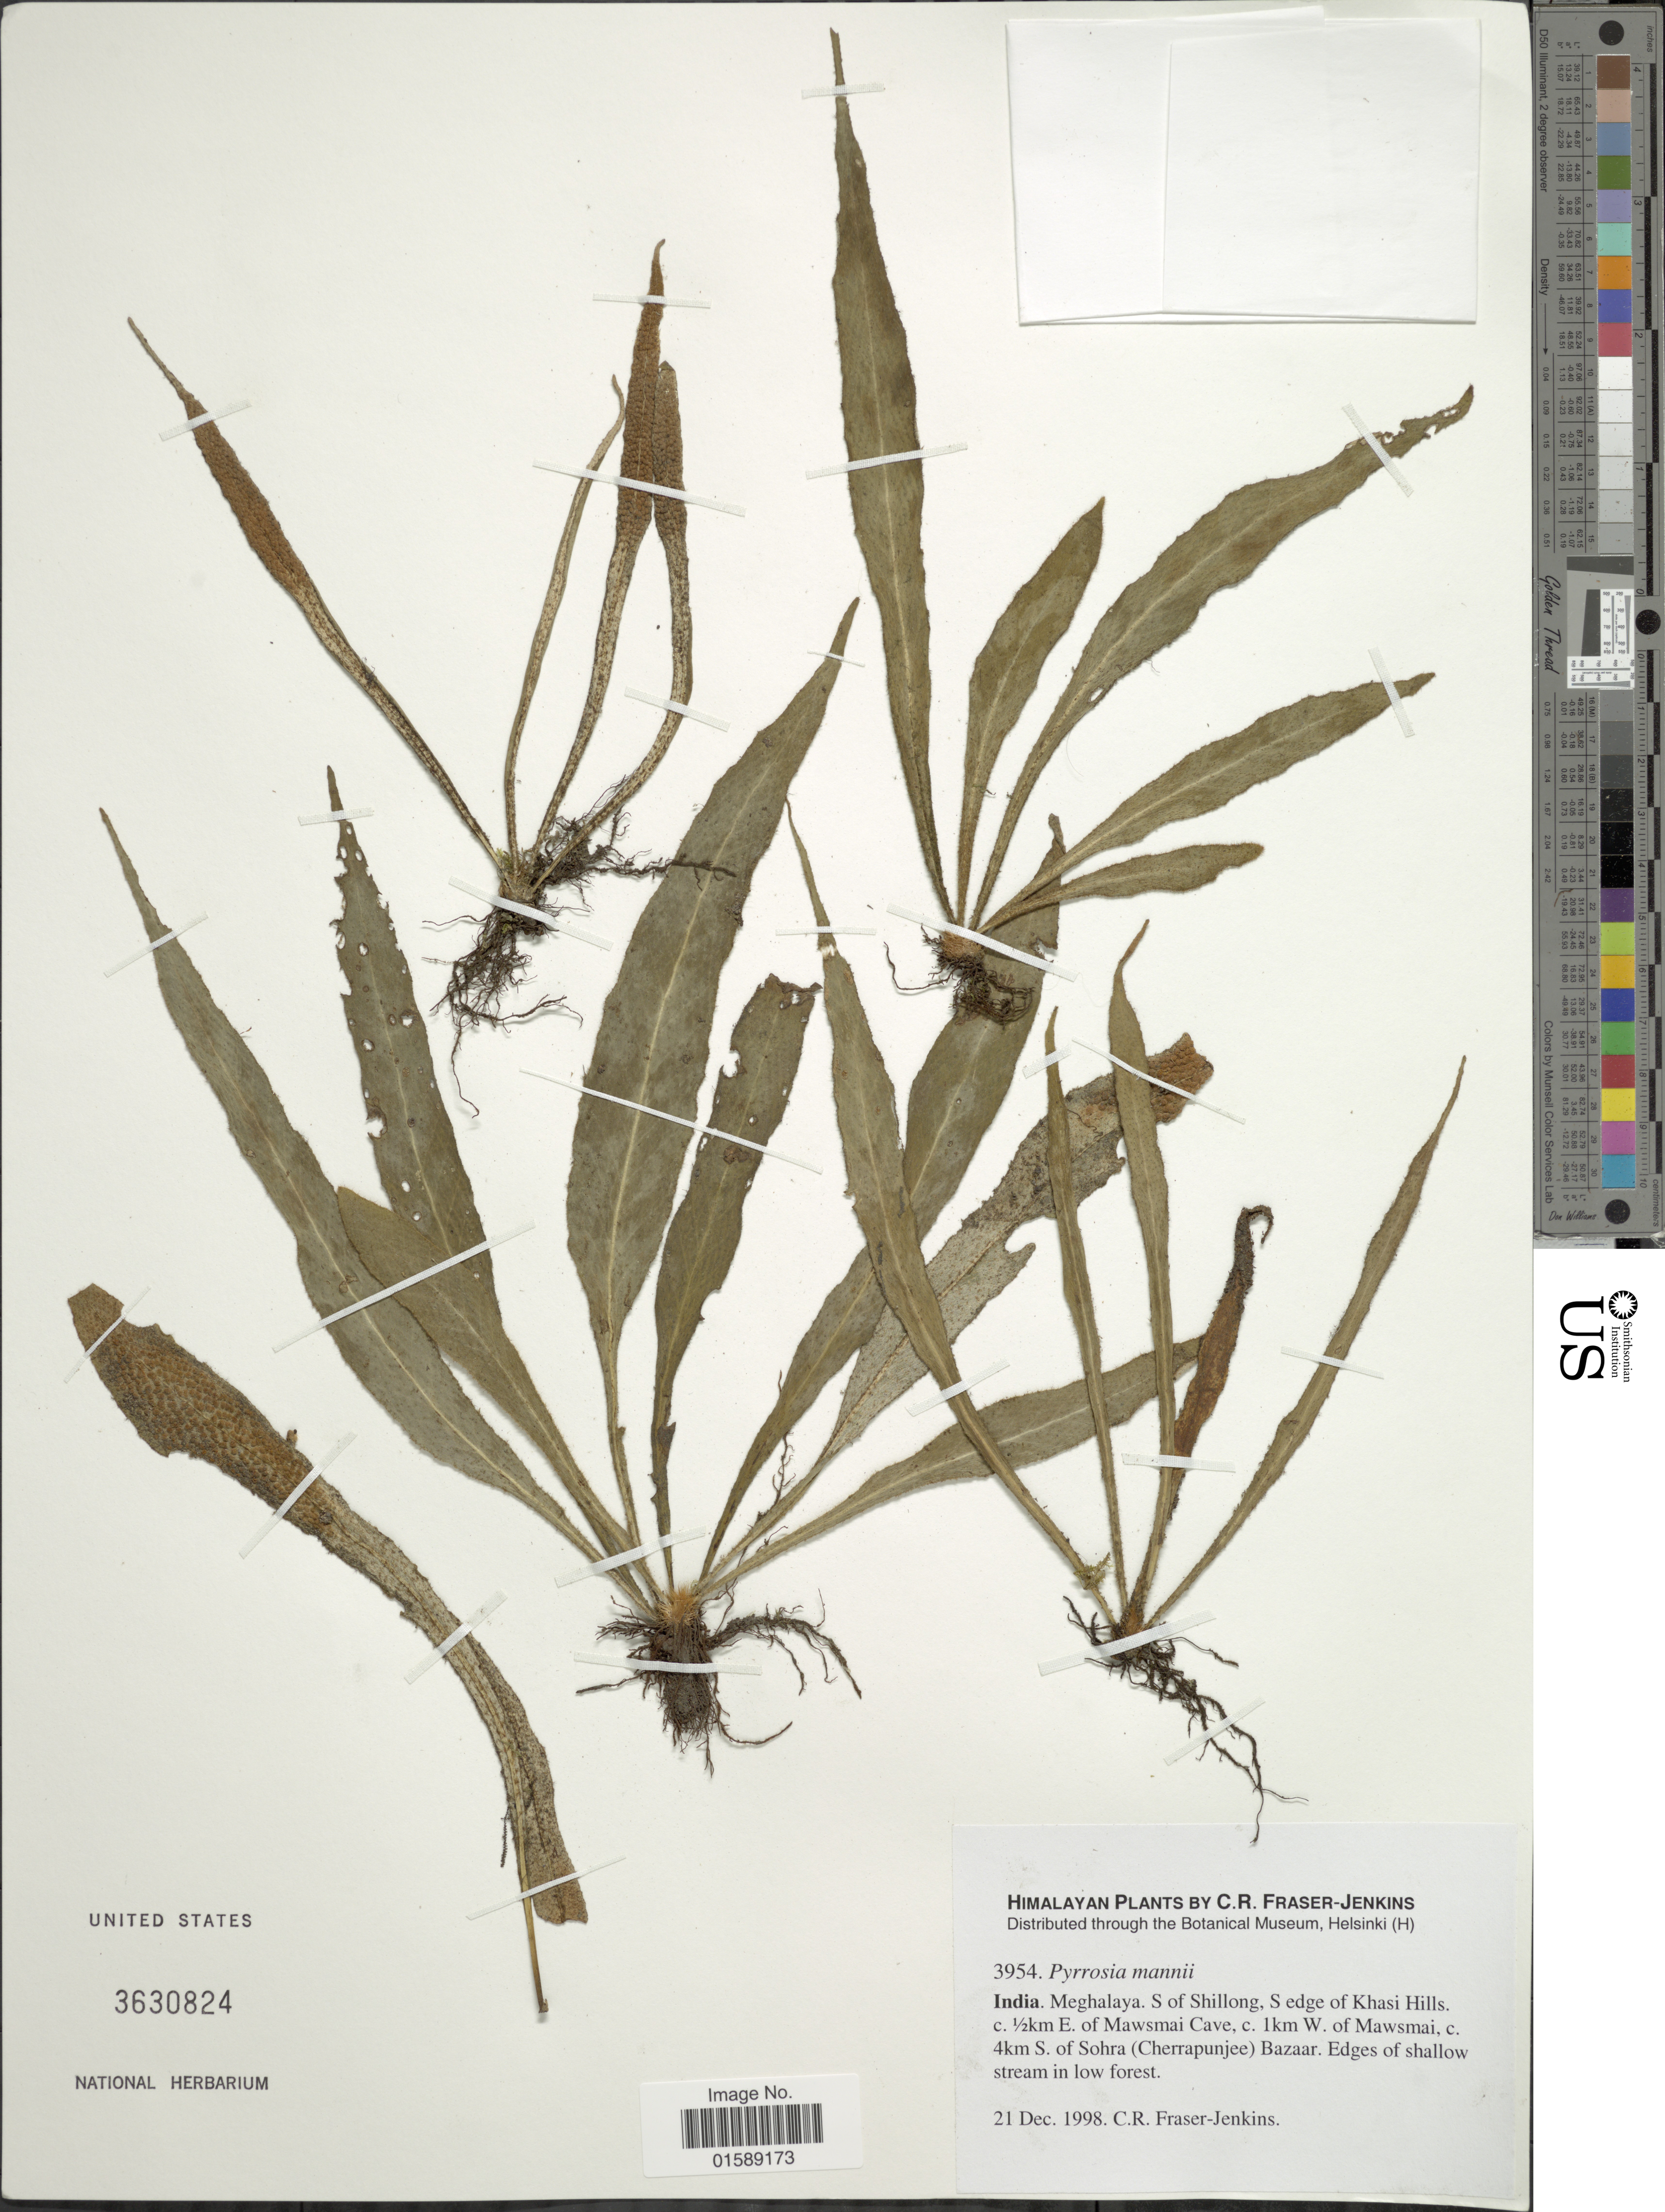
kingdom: Plantae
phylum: Tracheophyta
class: Polypodiopsida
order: Polypodiales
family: Polypodiaceae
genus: Pyrrosia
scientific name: Pyrrosia mannii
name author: (Giesenh.) Ching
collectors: C. R. Fraser-Jenkins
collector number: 3954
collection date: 1998-12-21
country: India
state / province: Meghalaya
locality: Himalayan. S of Shillong, S edge of Khasi Hills. c. ½ km E. of Mawsmai Cave, c. 1km W. of Mawsmai, c. 4km S. of Sohra (Cherrapunjee) Bazaar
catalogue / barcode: US 3630824